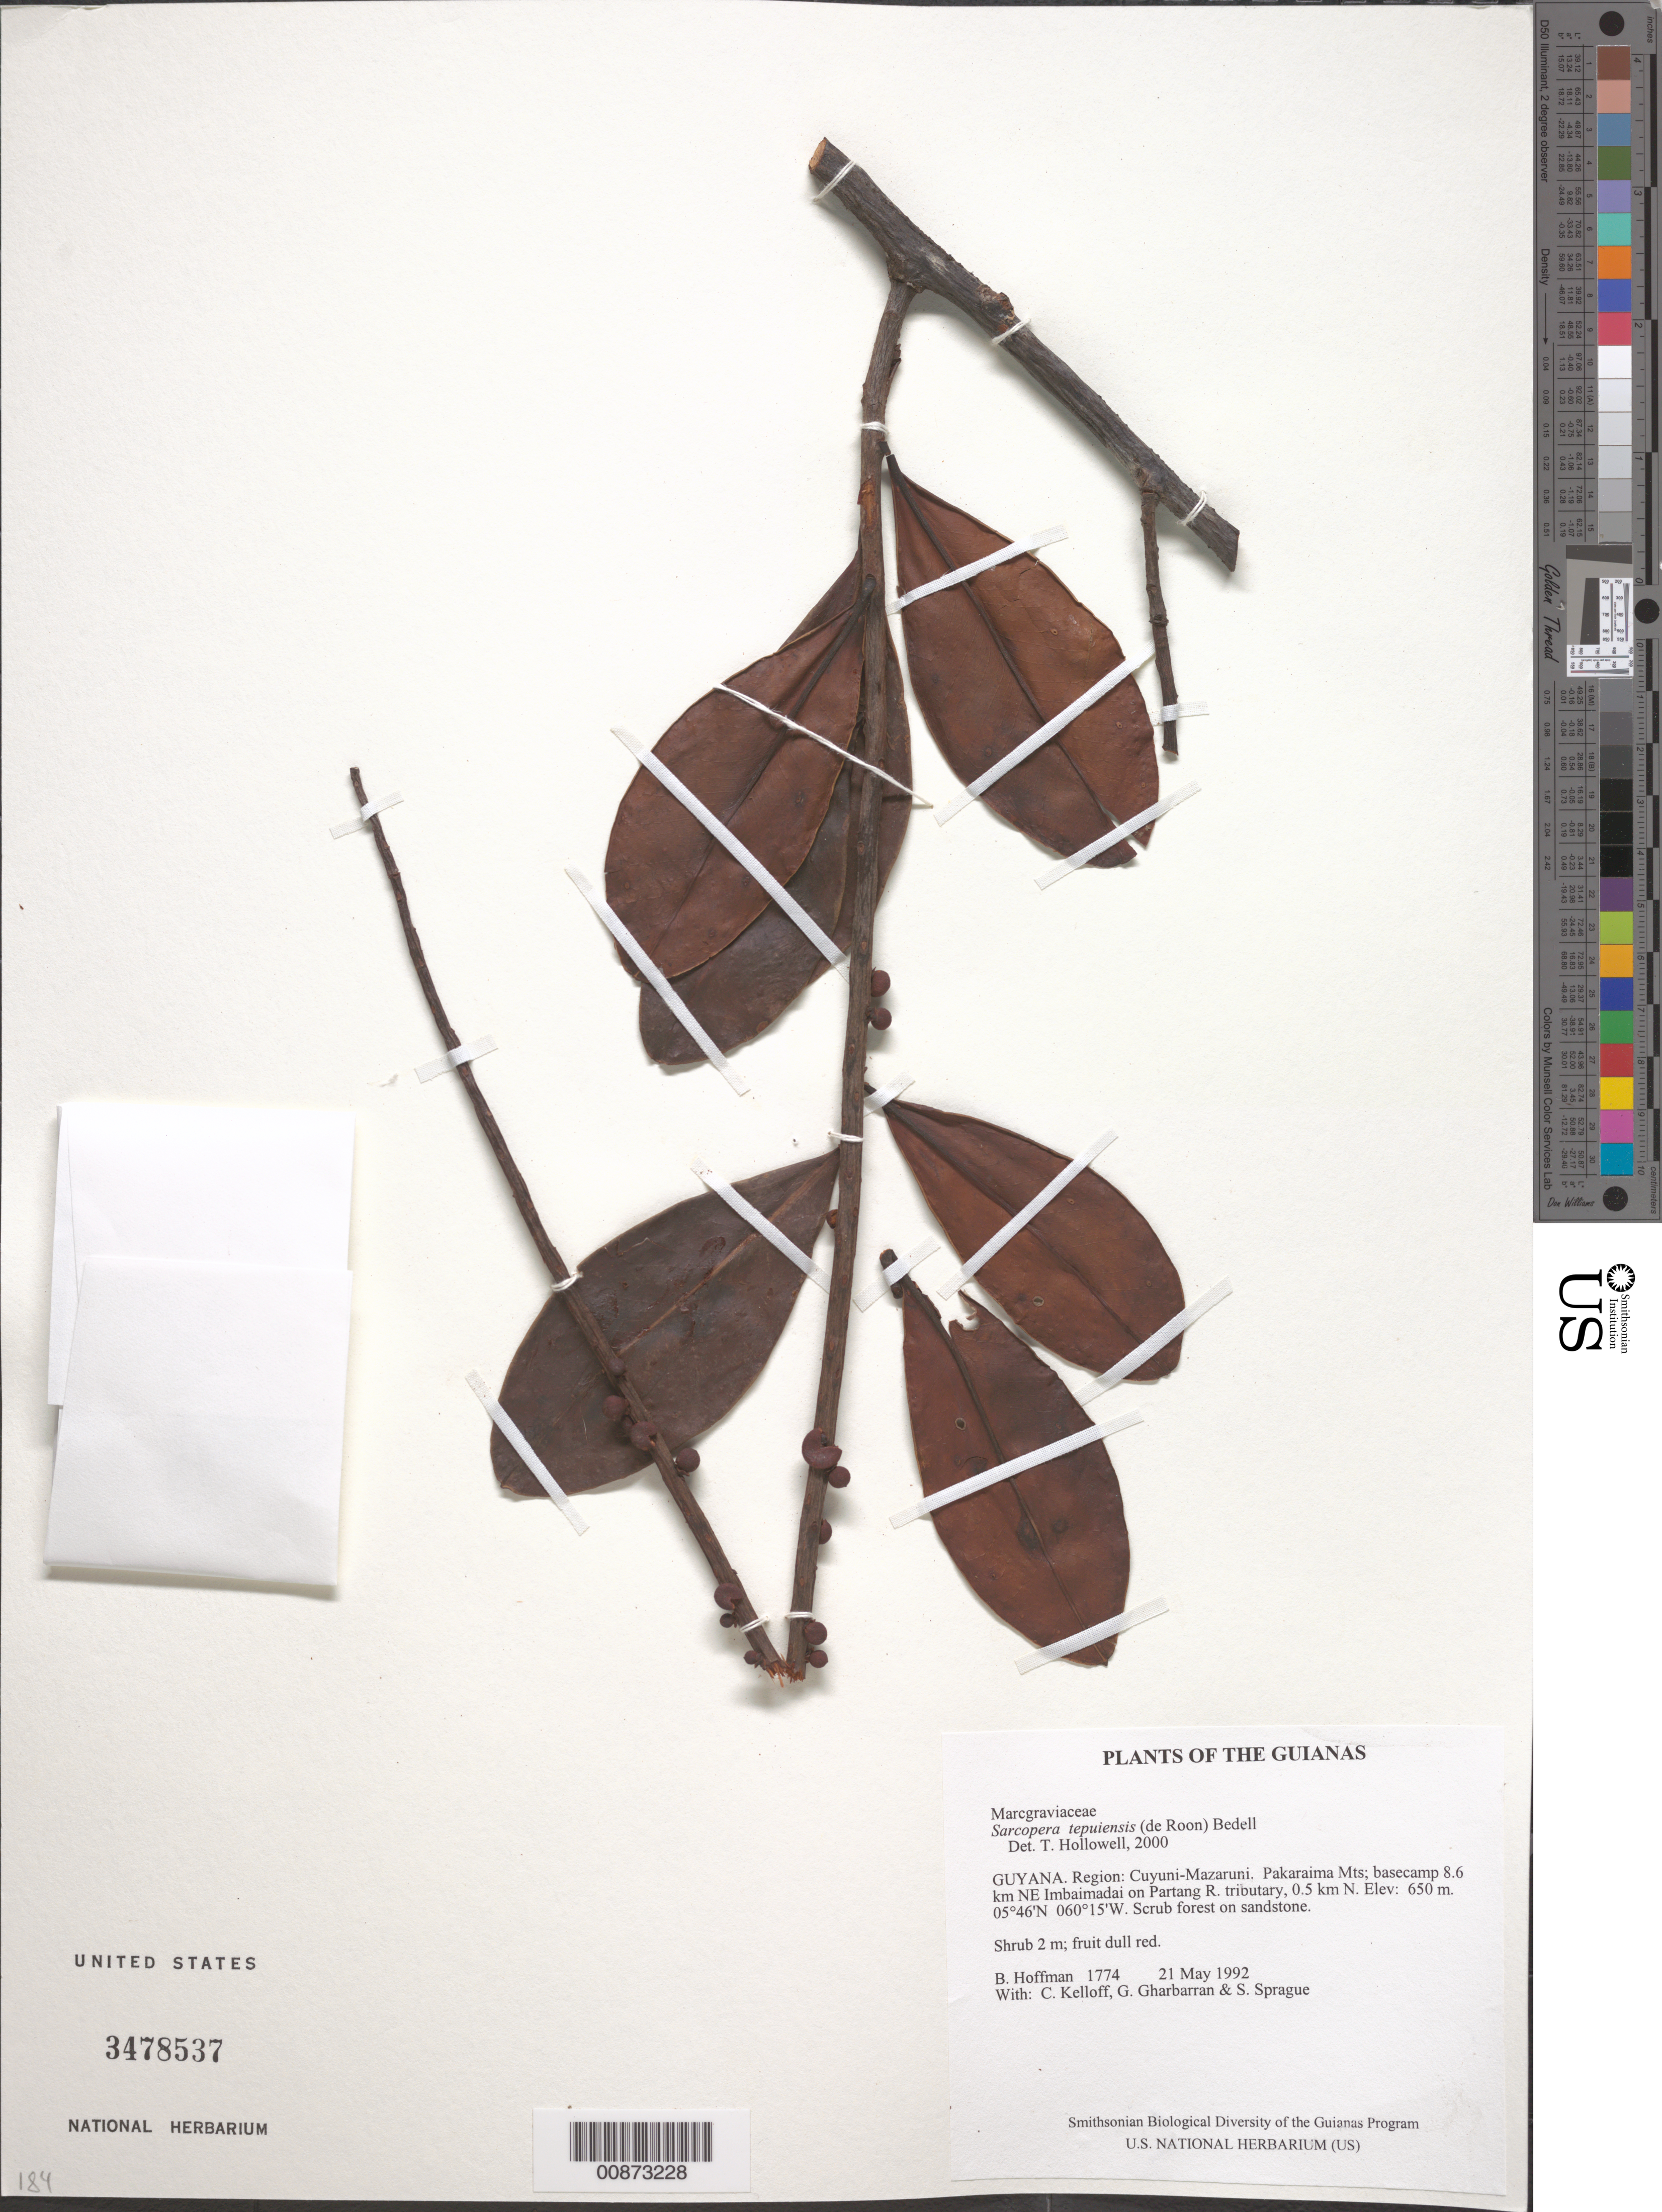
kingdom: Plantae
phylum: Tracheophyta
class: Magnoliopsida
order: Ericales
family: Marcgraviaceae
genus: Sarcopera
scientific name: Sarcopera tepuiensis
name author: (de Roon) Bedell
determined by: Hollowell, T. H., (BOT), Smithsonian Institution - National Museum of Natural History (UNITED STATES)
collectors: B. Hoffman, C. L. Kelloff, G. Gharbarran & S. Sprague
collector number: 1774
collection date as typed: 21 May 1992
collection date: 1992-05-21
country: Guyana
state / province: Cuyuni-Mazaruni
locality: Pakaraima Mts; basecamp 8.6 km NE Imbaimadai on Partang River tributary, 0.5 km N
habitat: Scrub forest on sandstone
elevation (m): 650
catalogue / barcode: US 3478537